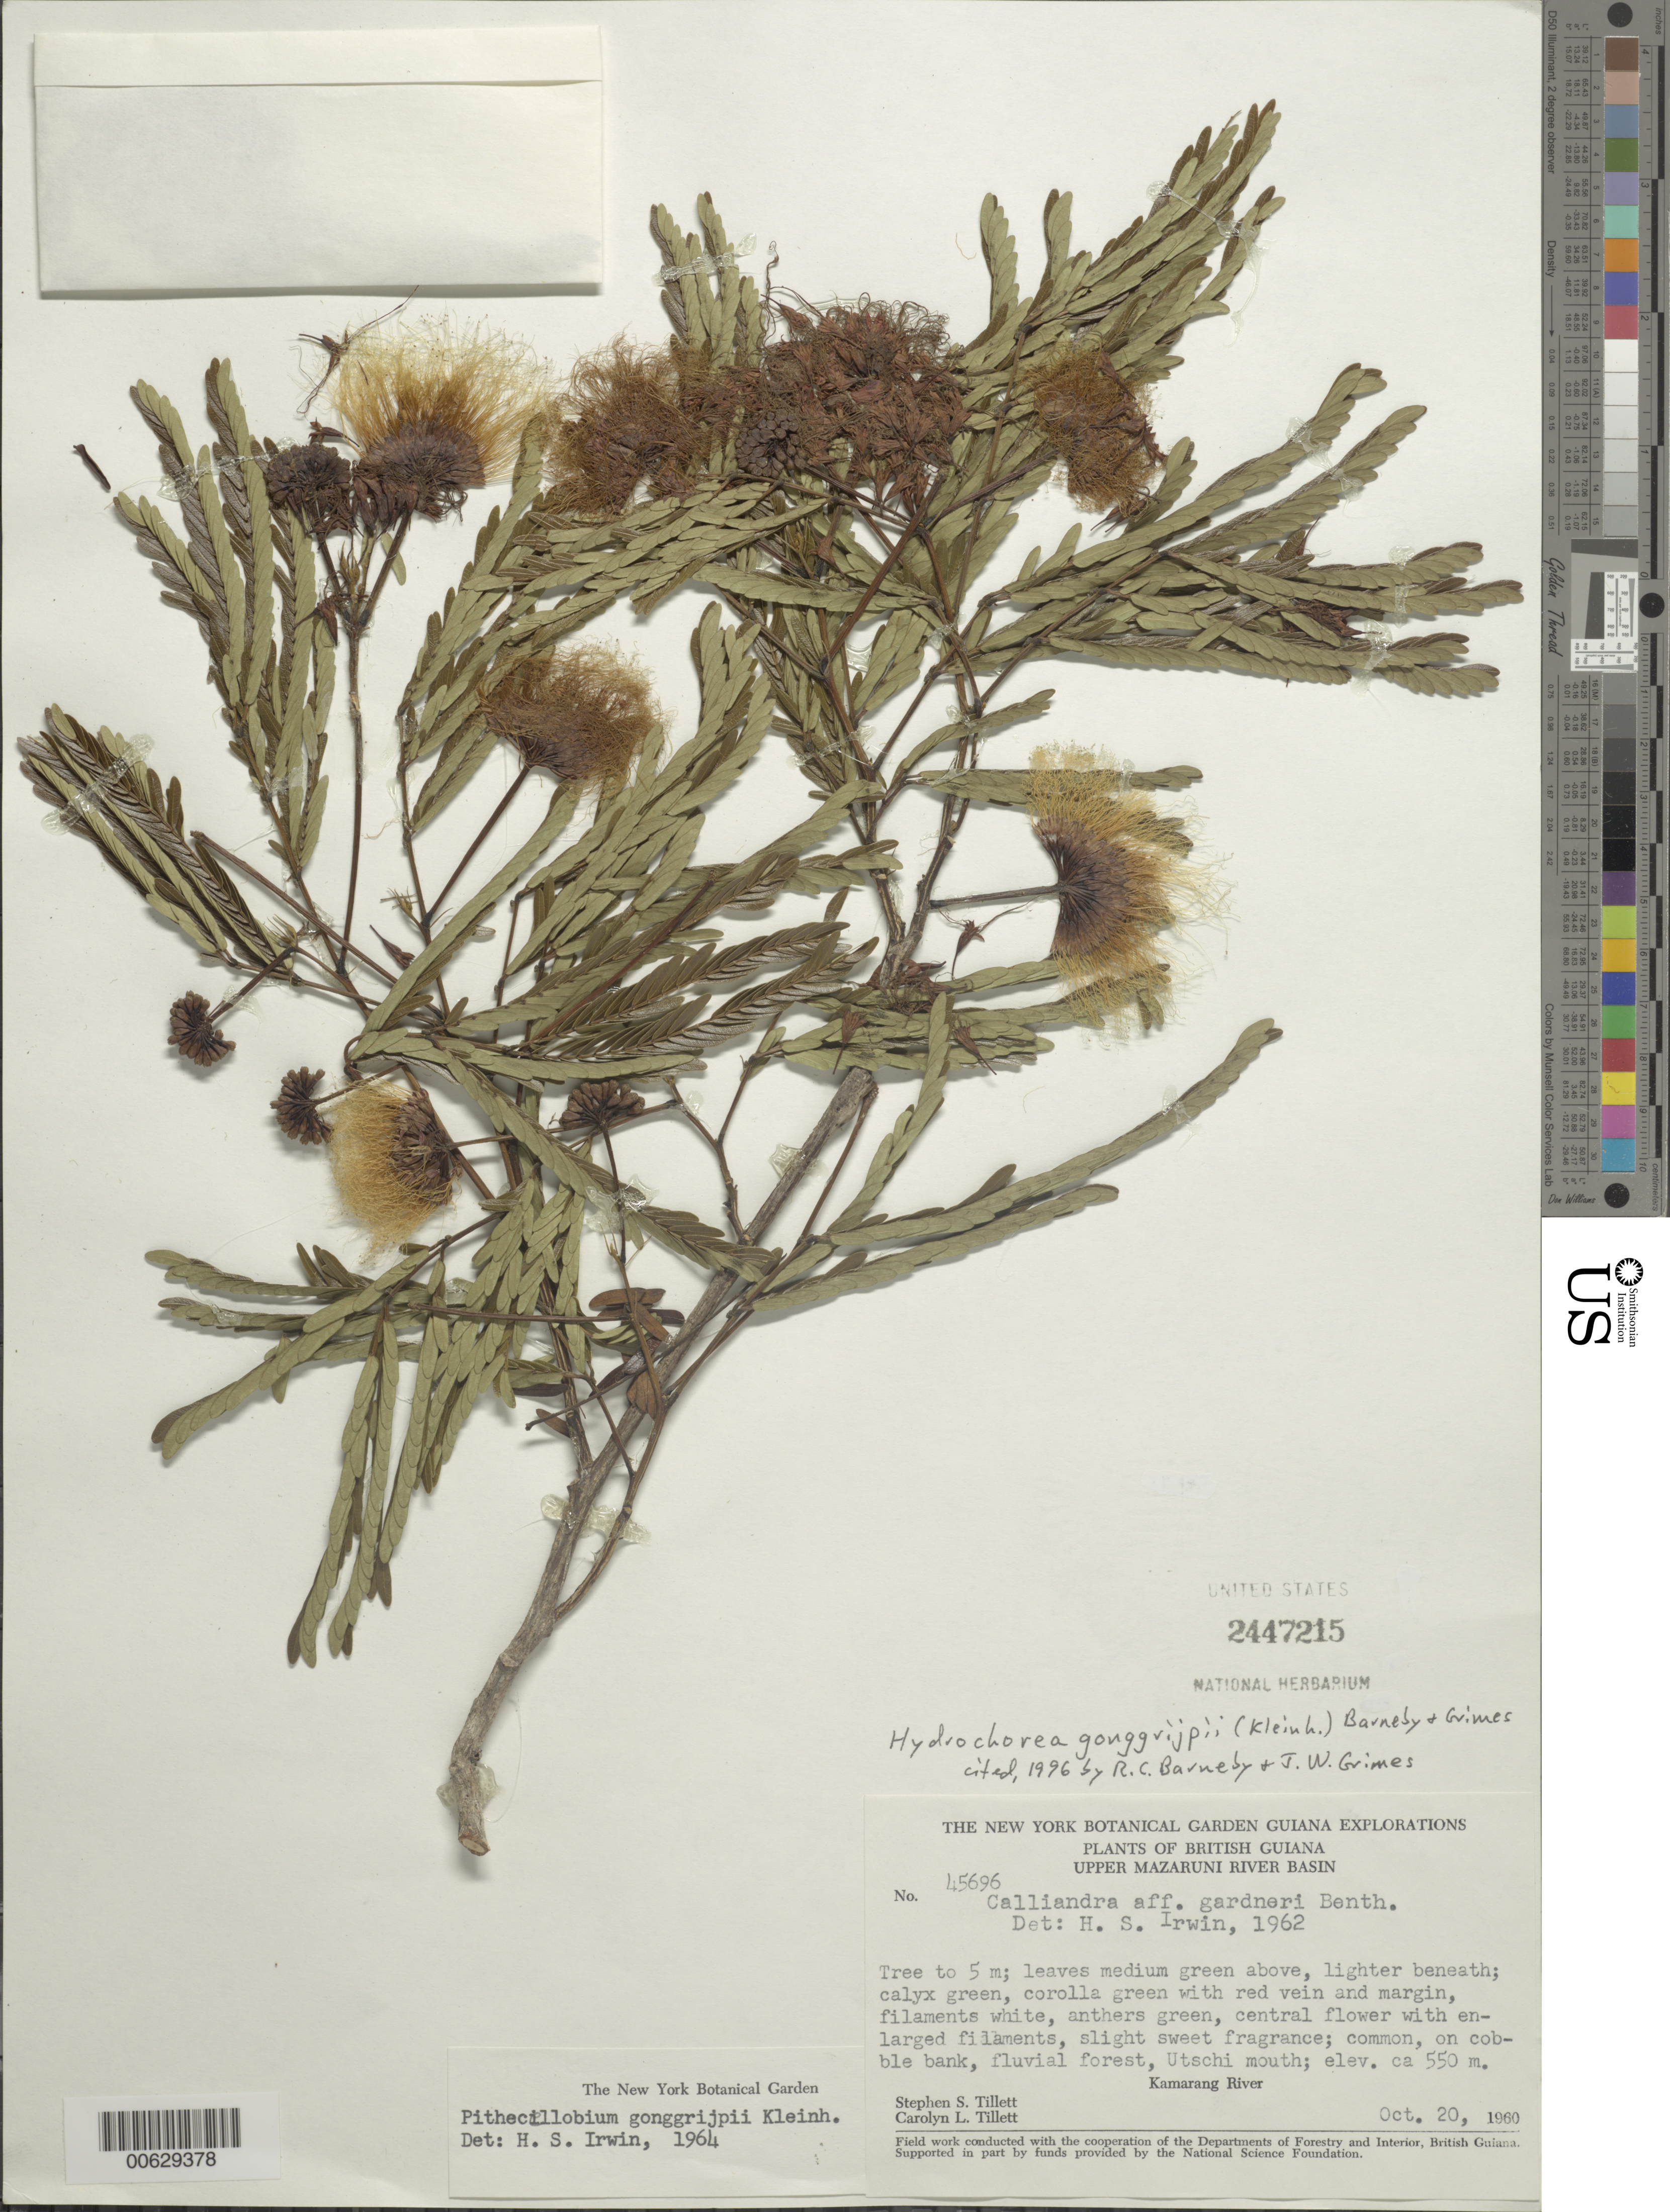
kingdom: Plantae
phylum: Tracheophyta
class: Magnoliopsida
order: Fabales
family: Fabaceae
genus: Hydrochorea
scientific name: Hydrochorea gonggrijpii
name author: (Kleinhoonte) Barneby & J.W. Grimes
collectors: S. S. Tillett, C. L. Tillett & R. Boyan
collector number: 45696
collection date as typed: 20-Oct-60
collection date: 1960-10-20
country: Guyana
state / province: Cuyuni-Mazaruni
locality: Upper Mazaruni River Basin, mouth of Utschi River, Kamarang River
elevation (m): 549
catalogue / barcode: US 2447215